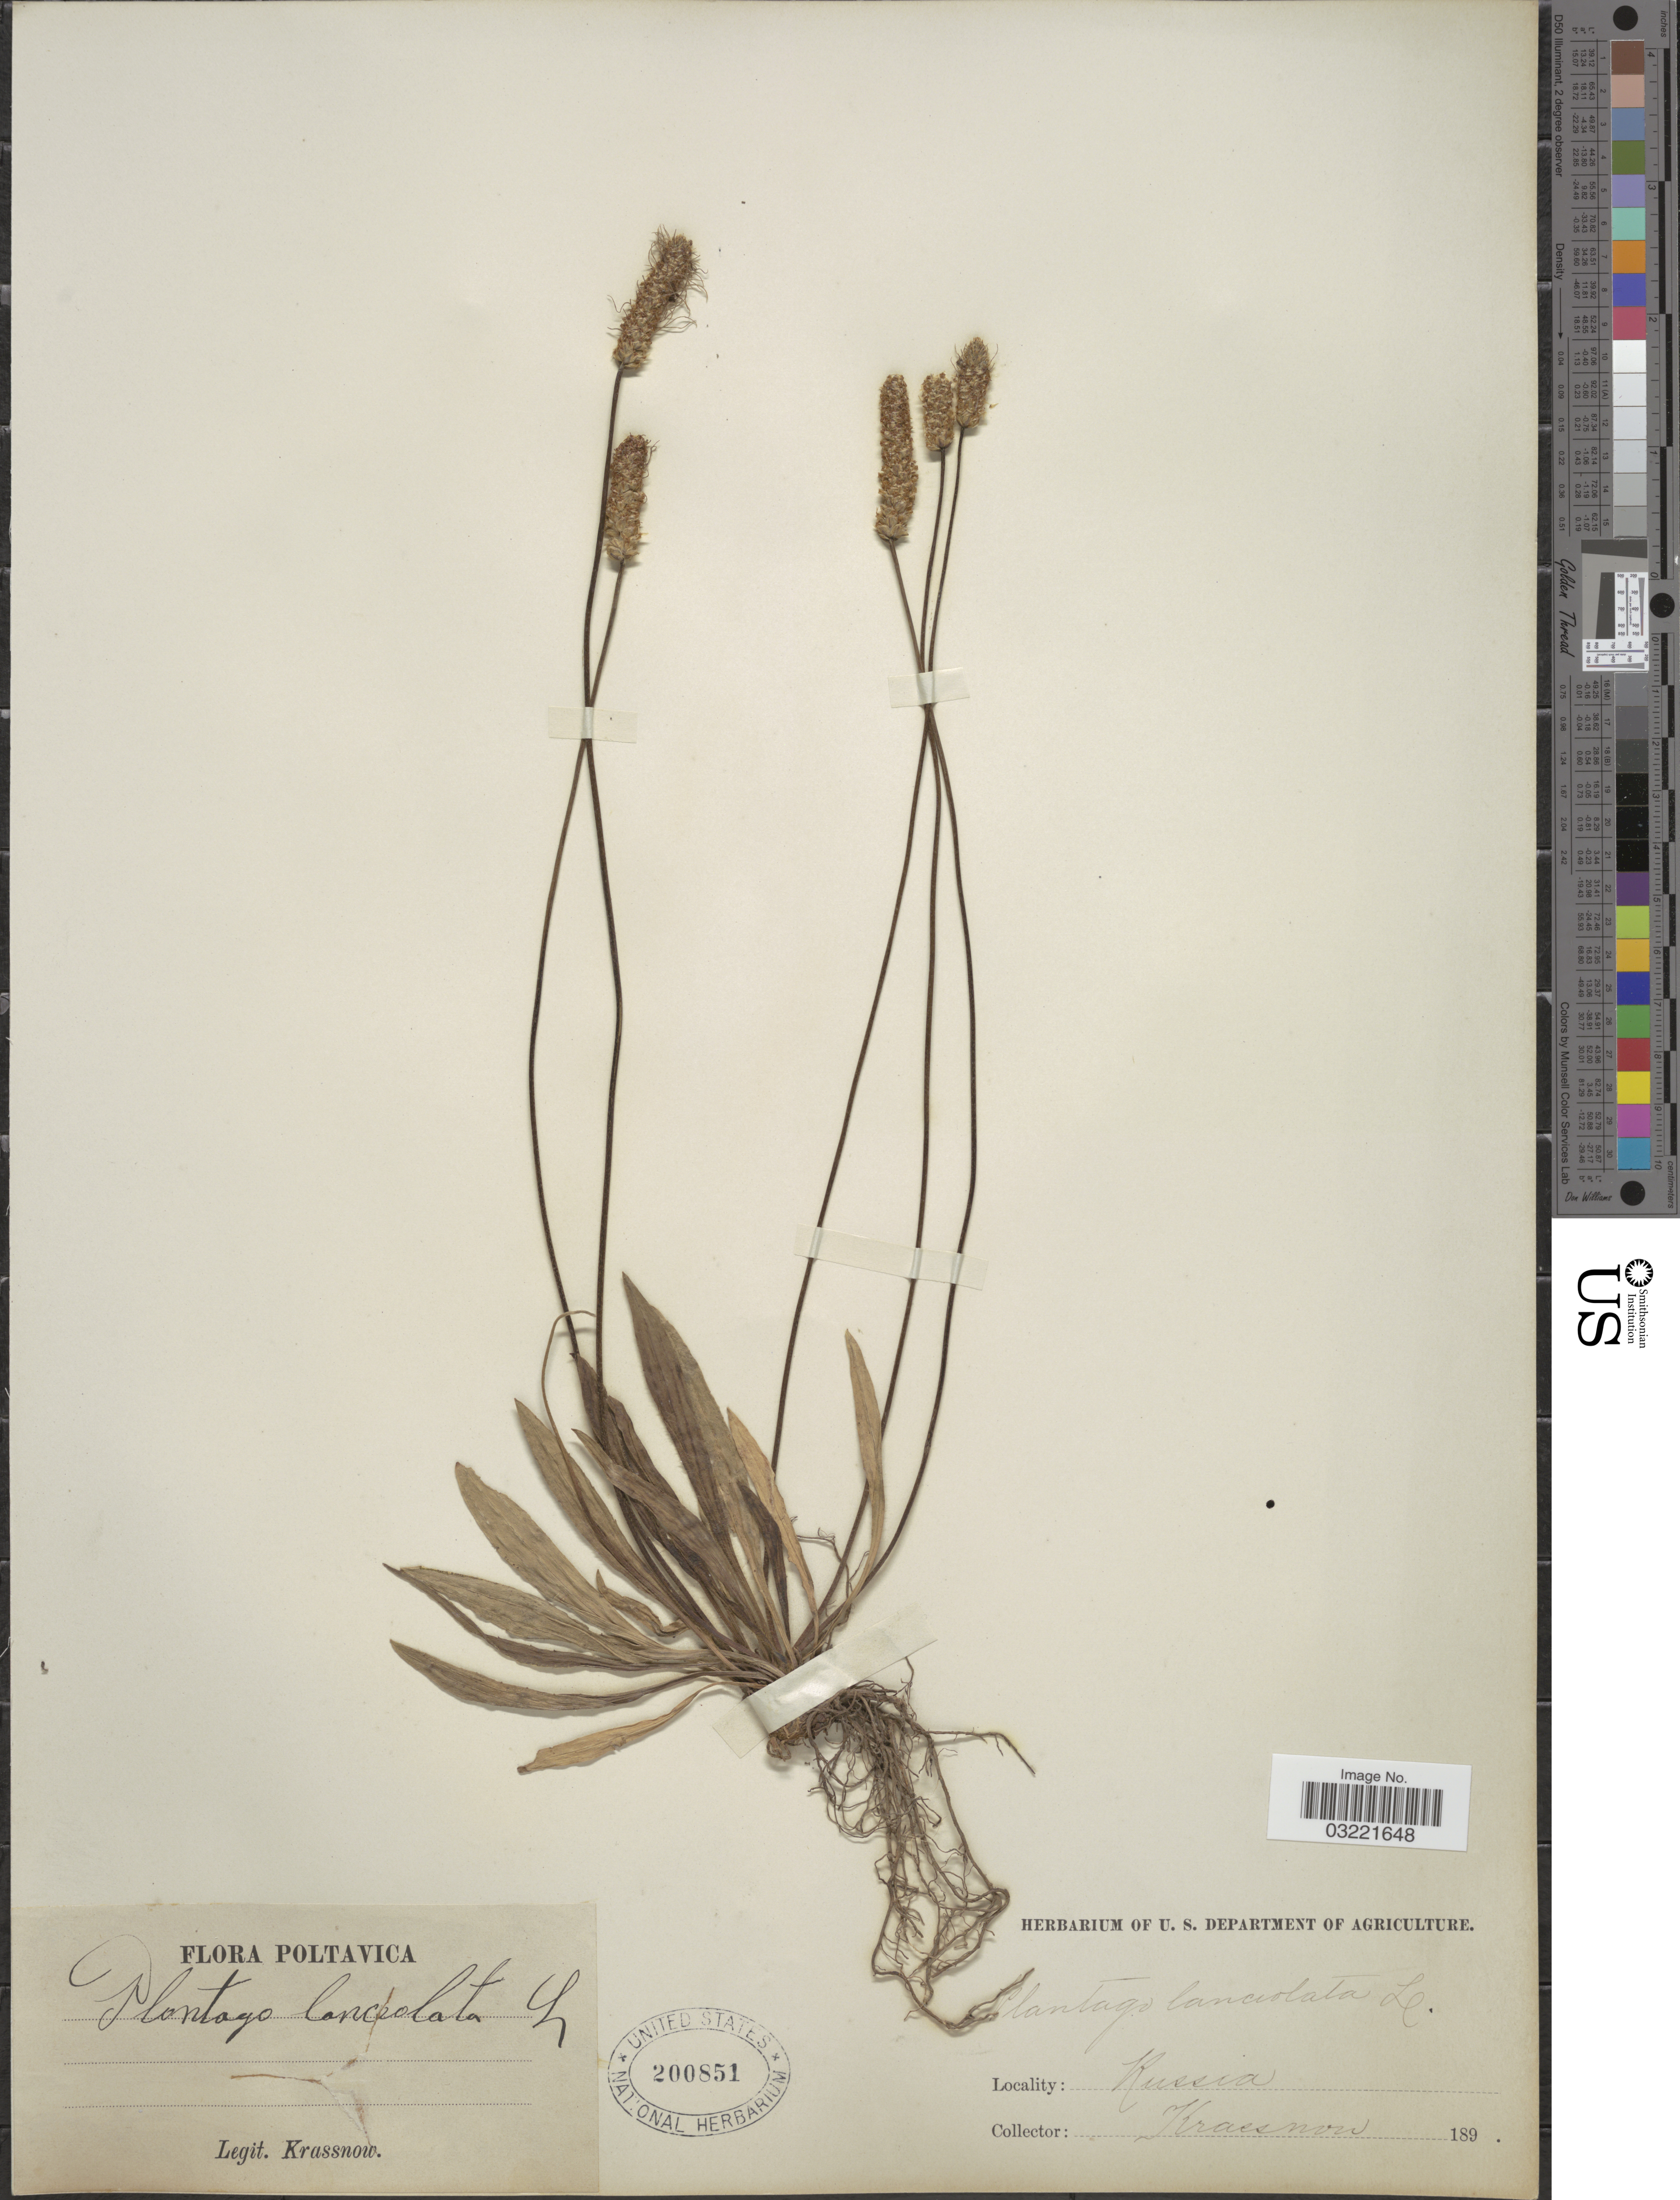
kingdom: Plantae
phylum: Tracheophyta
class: Magnoliopsida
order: Lamiales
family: Plantaginaceae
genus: Plantago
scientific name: Plantago lanceolata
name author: L.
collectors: -. Krassnow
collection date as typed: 189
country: Ukraine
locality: Poltavica. Russia.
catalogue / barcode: US 200851